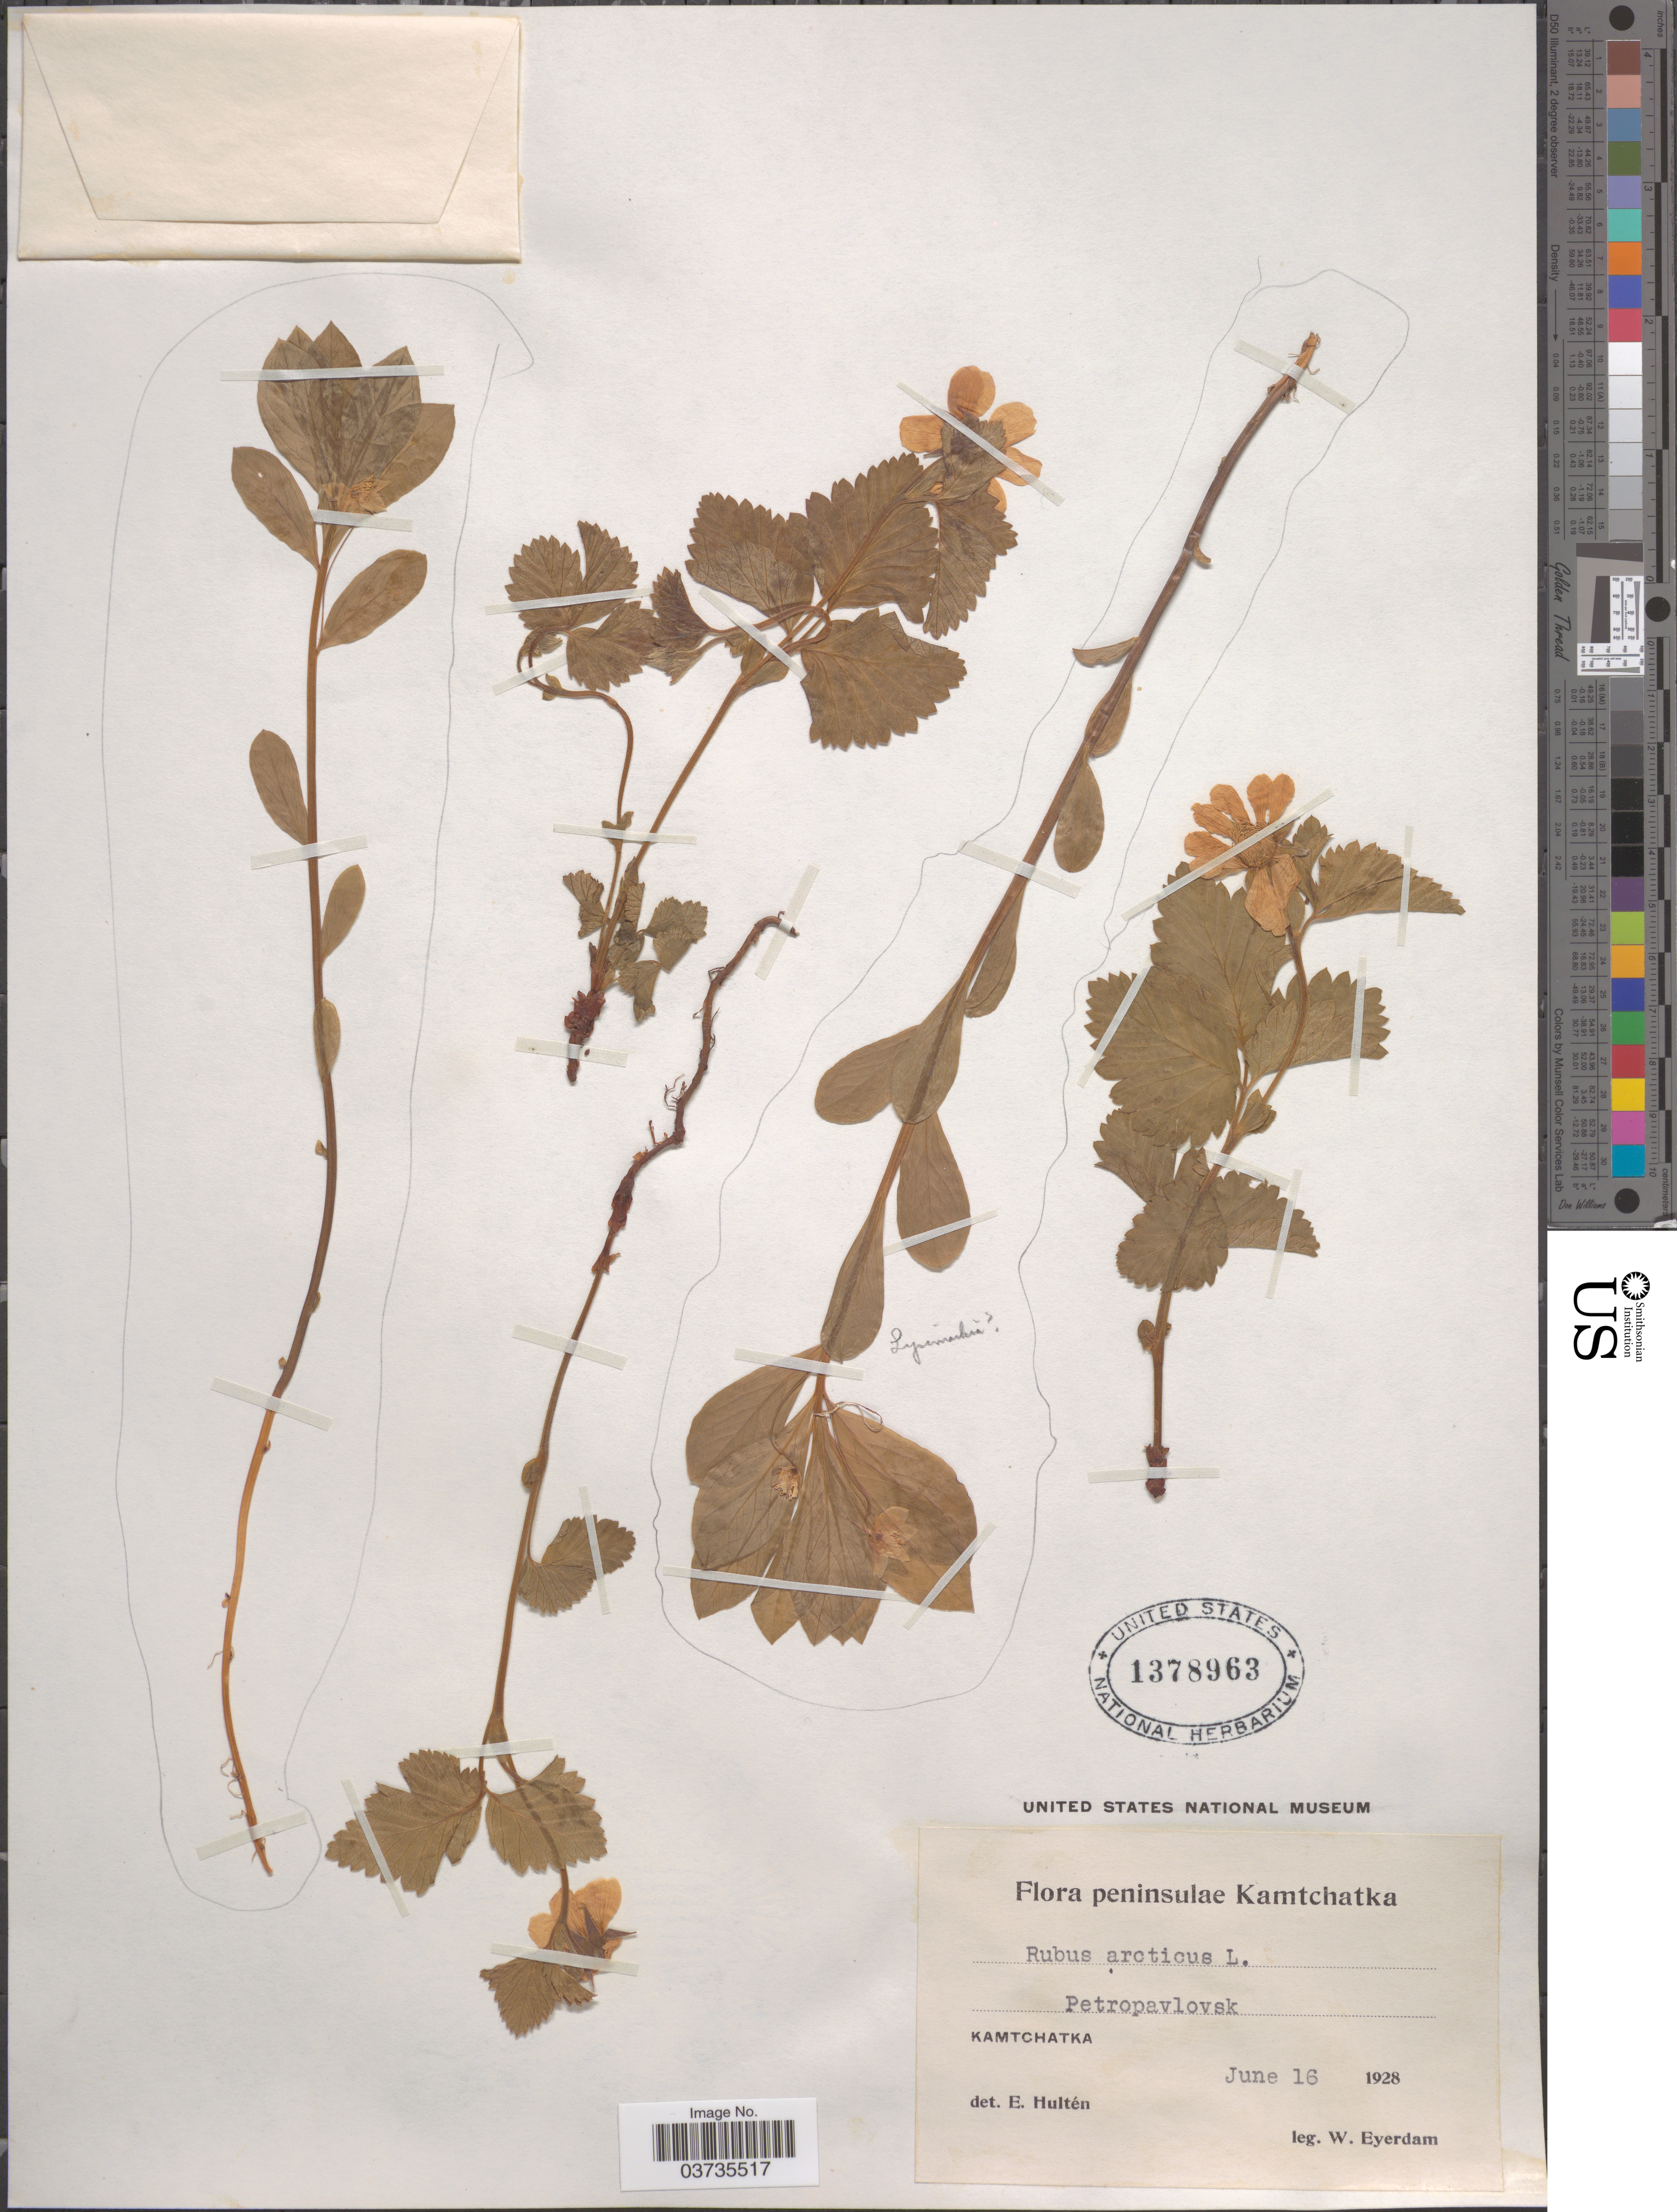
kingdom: Plantae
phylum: Tracheophyta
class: Magnoliopsida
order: Rosales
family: Rosaceae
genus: Rubus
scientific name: Rubus arcticus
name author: L.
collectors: W. J. Eyerdam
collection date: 1928-06-16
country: Russian Federation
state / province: Kamchatka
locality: Petropavlovsk, Kamtchatka.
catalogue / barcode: US 1378963